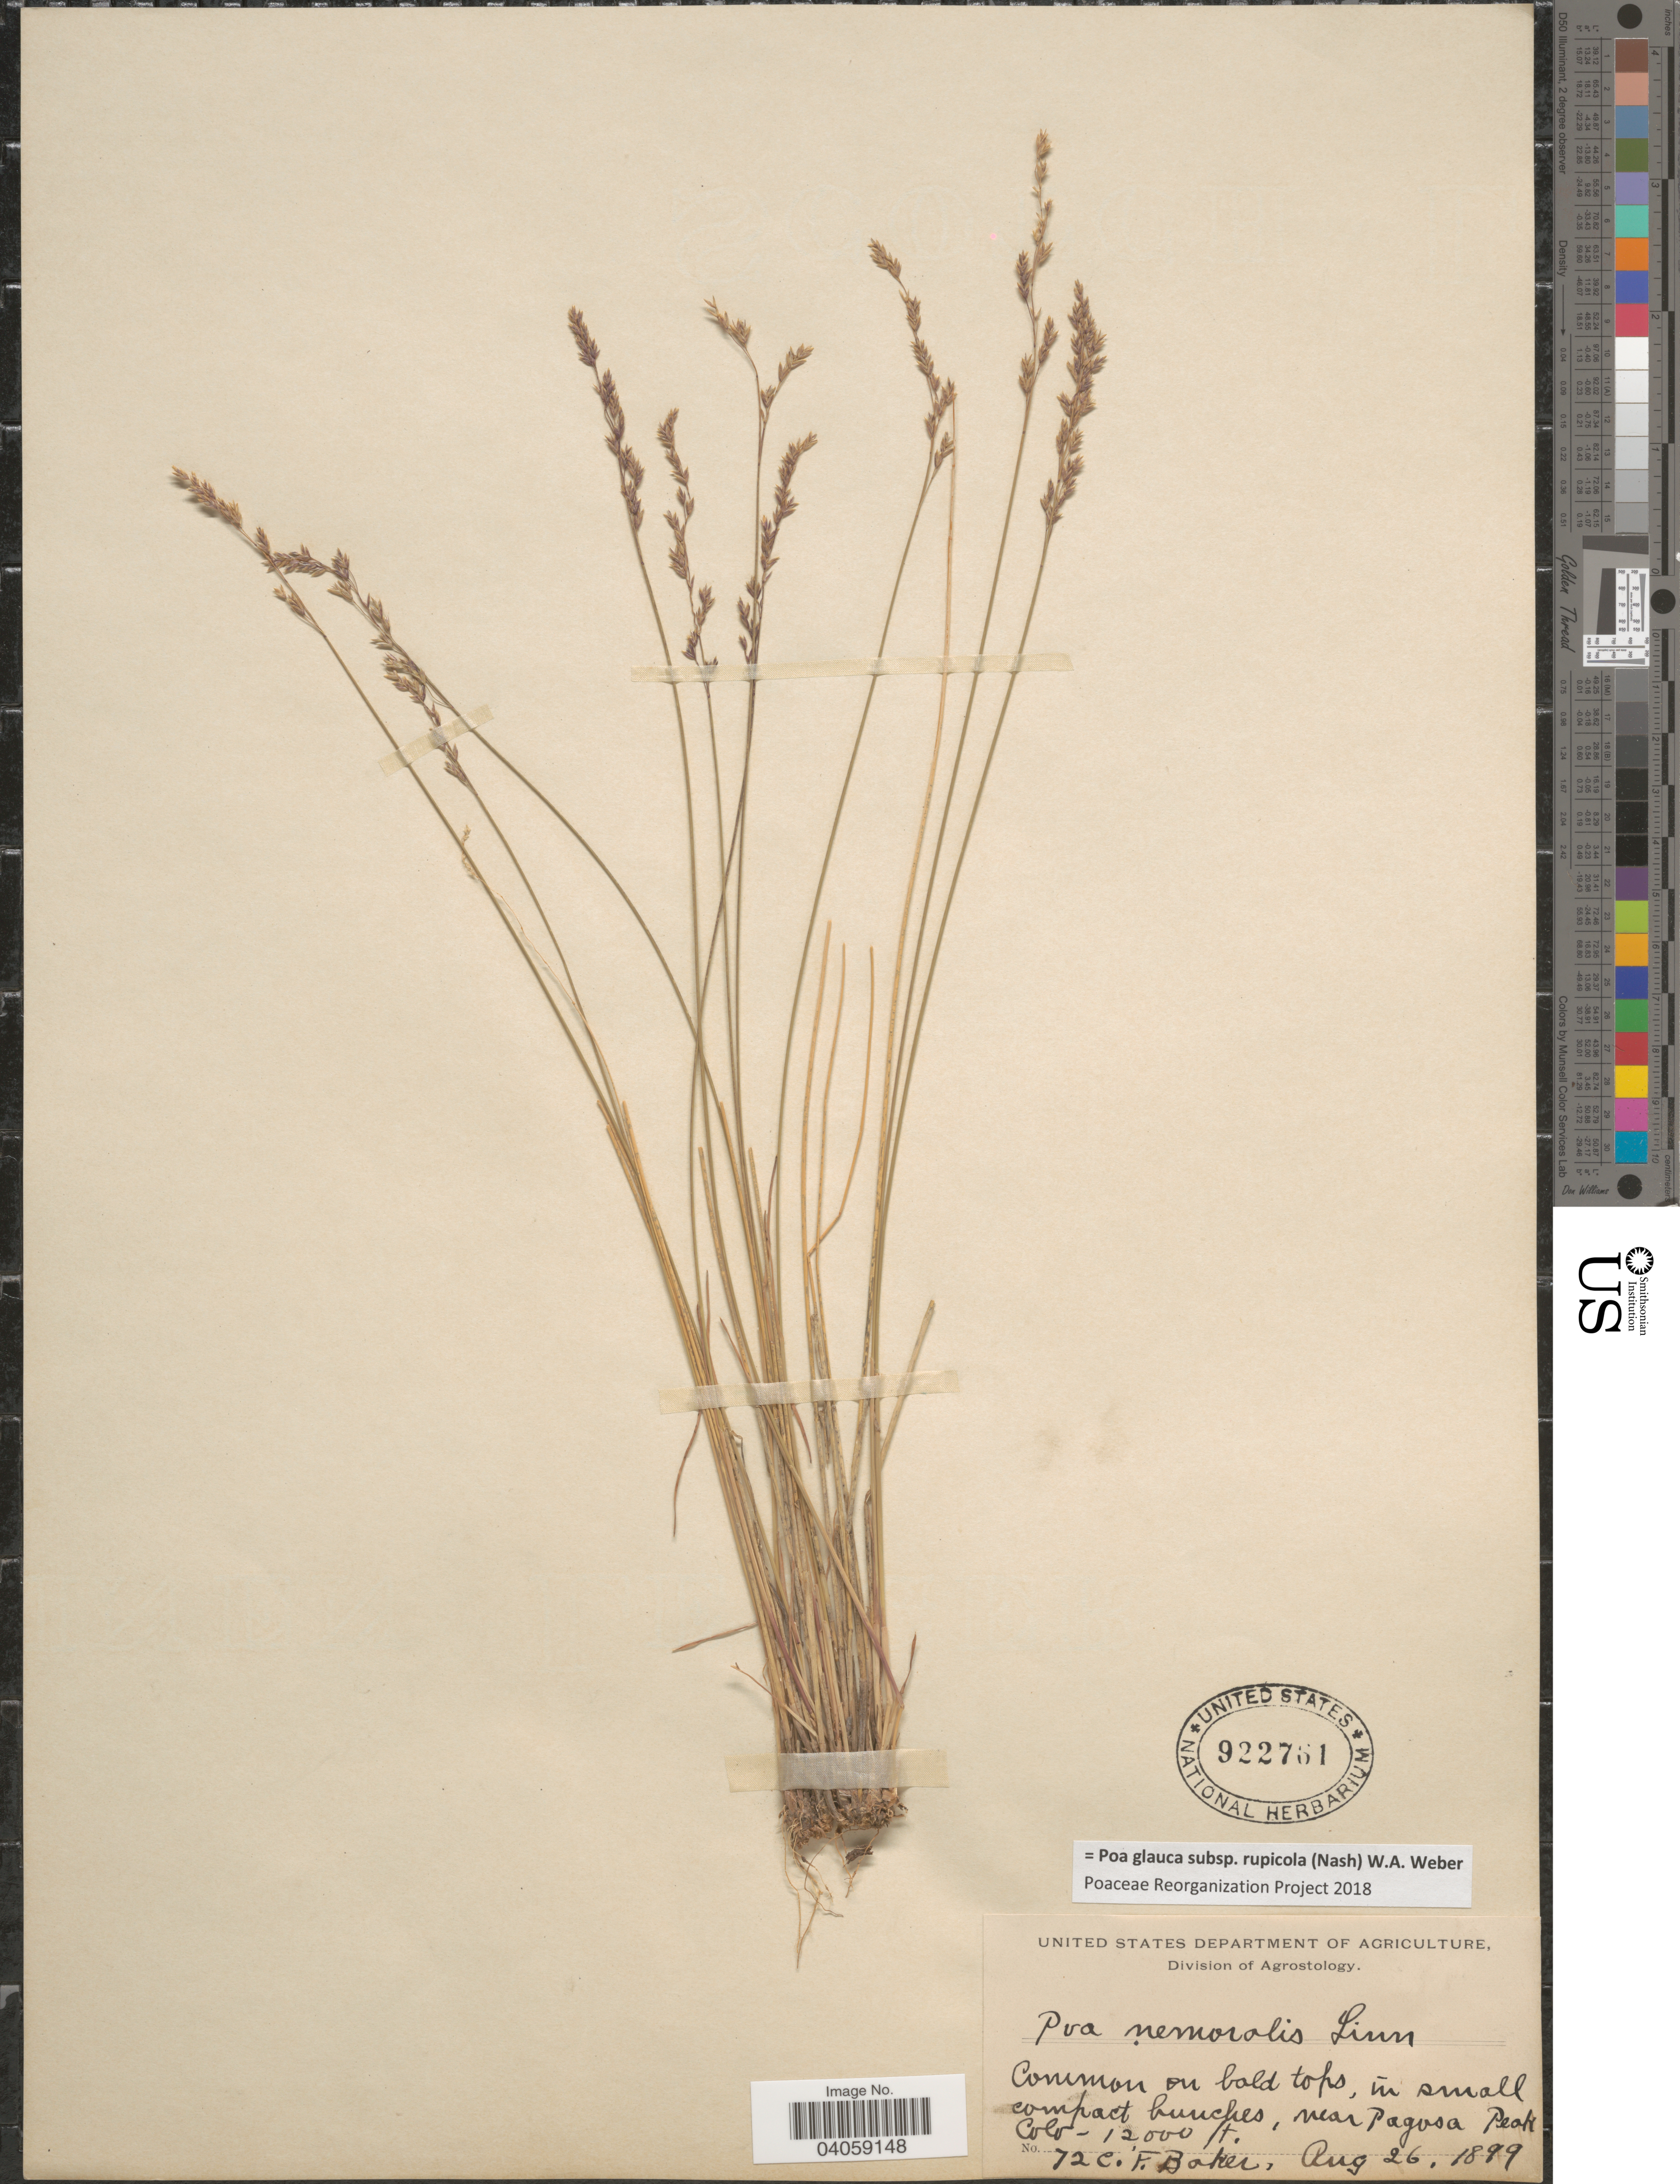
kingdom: Plantae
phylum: Tracheophyta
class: Liliopsida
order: Poales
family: Poaceae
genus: Poa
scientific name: Poa glauca subsp. rupicola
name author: (Nash) W.A. Weber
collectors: C. F. Baker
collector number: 72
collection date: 1899-08-26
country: United States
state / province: Colorado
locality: On bold tops, in small compact bunches, near Pagosa Peak.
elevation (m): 3658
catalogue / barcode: US 922761